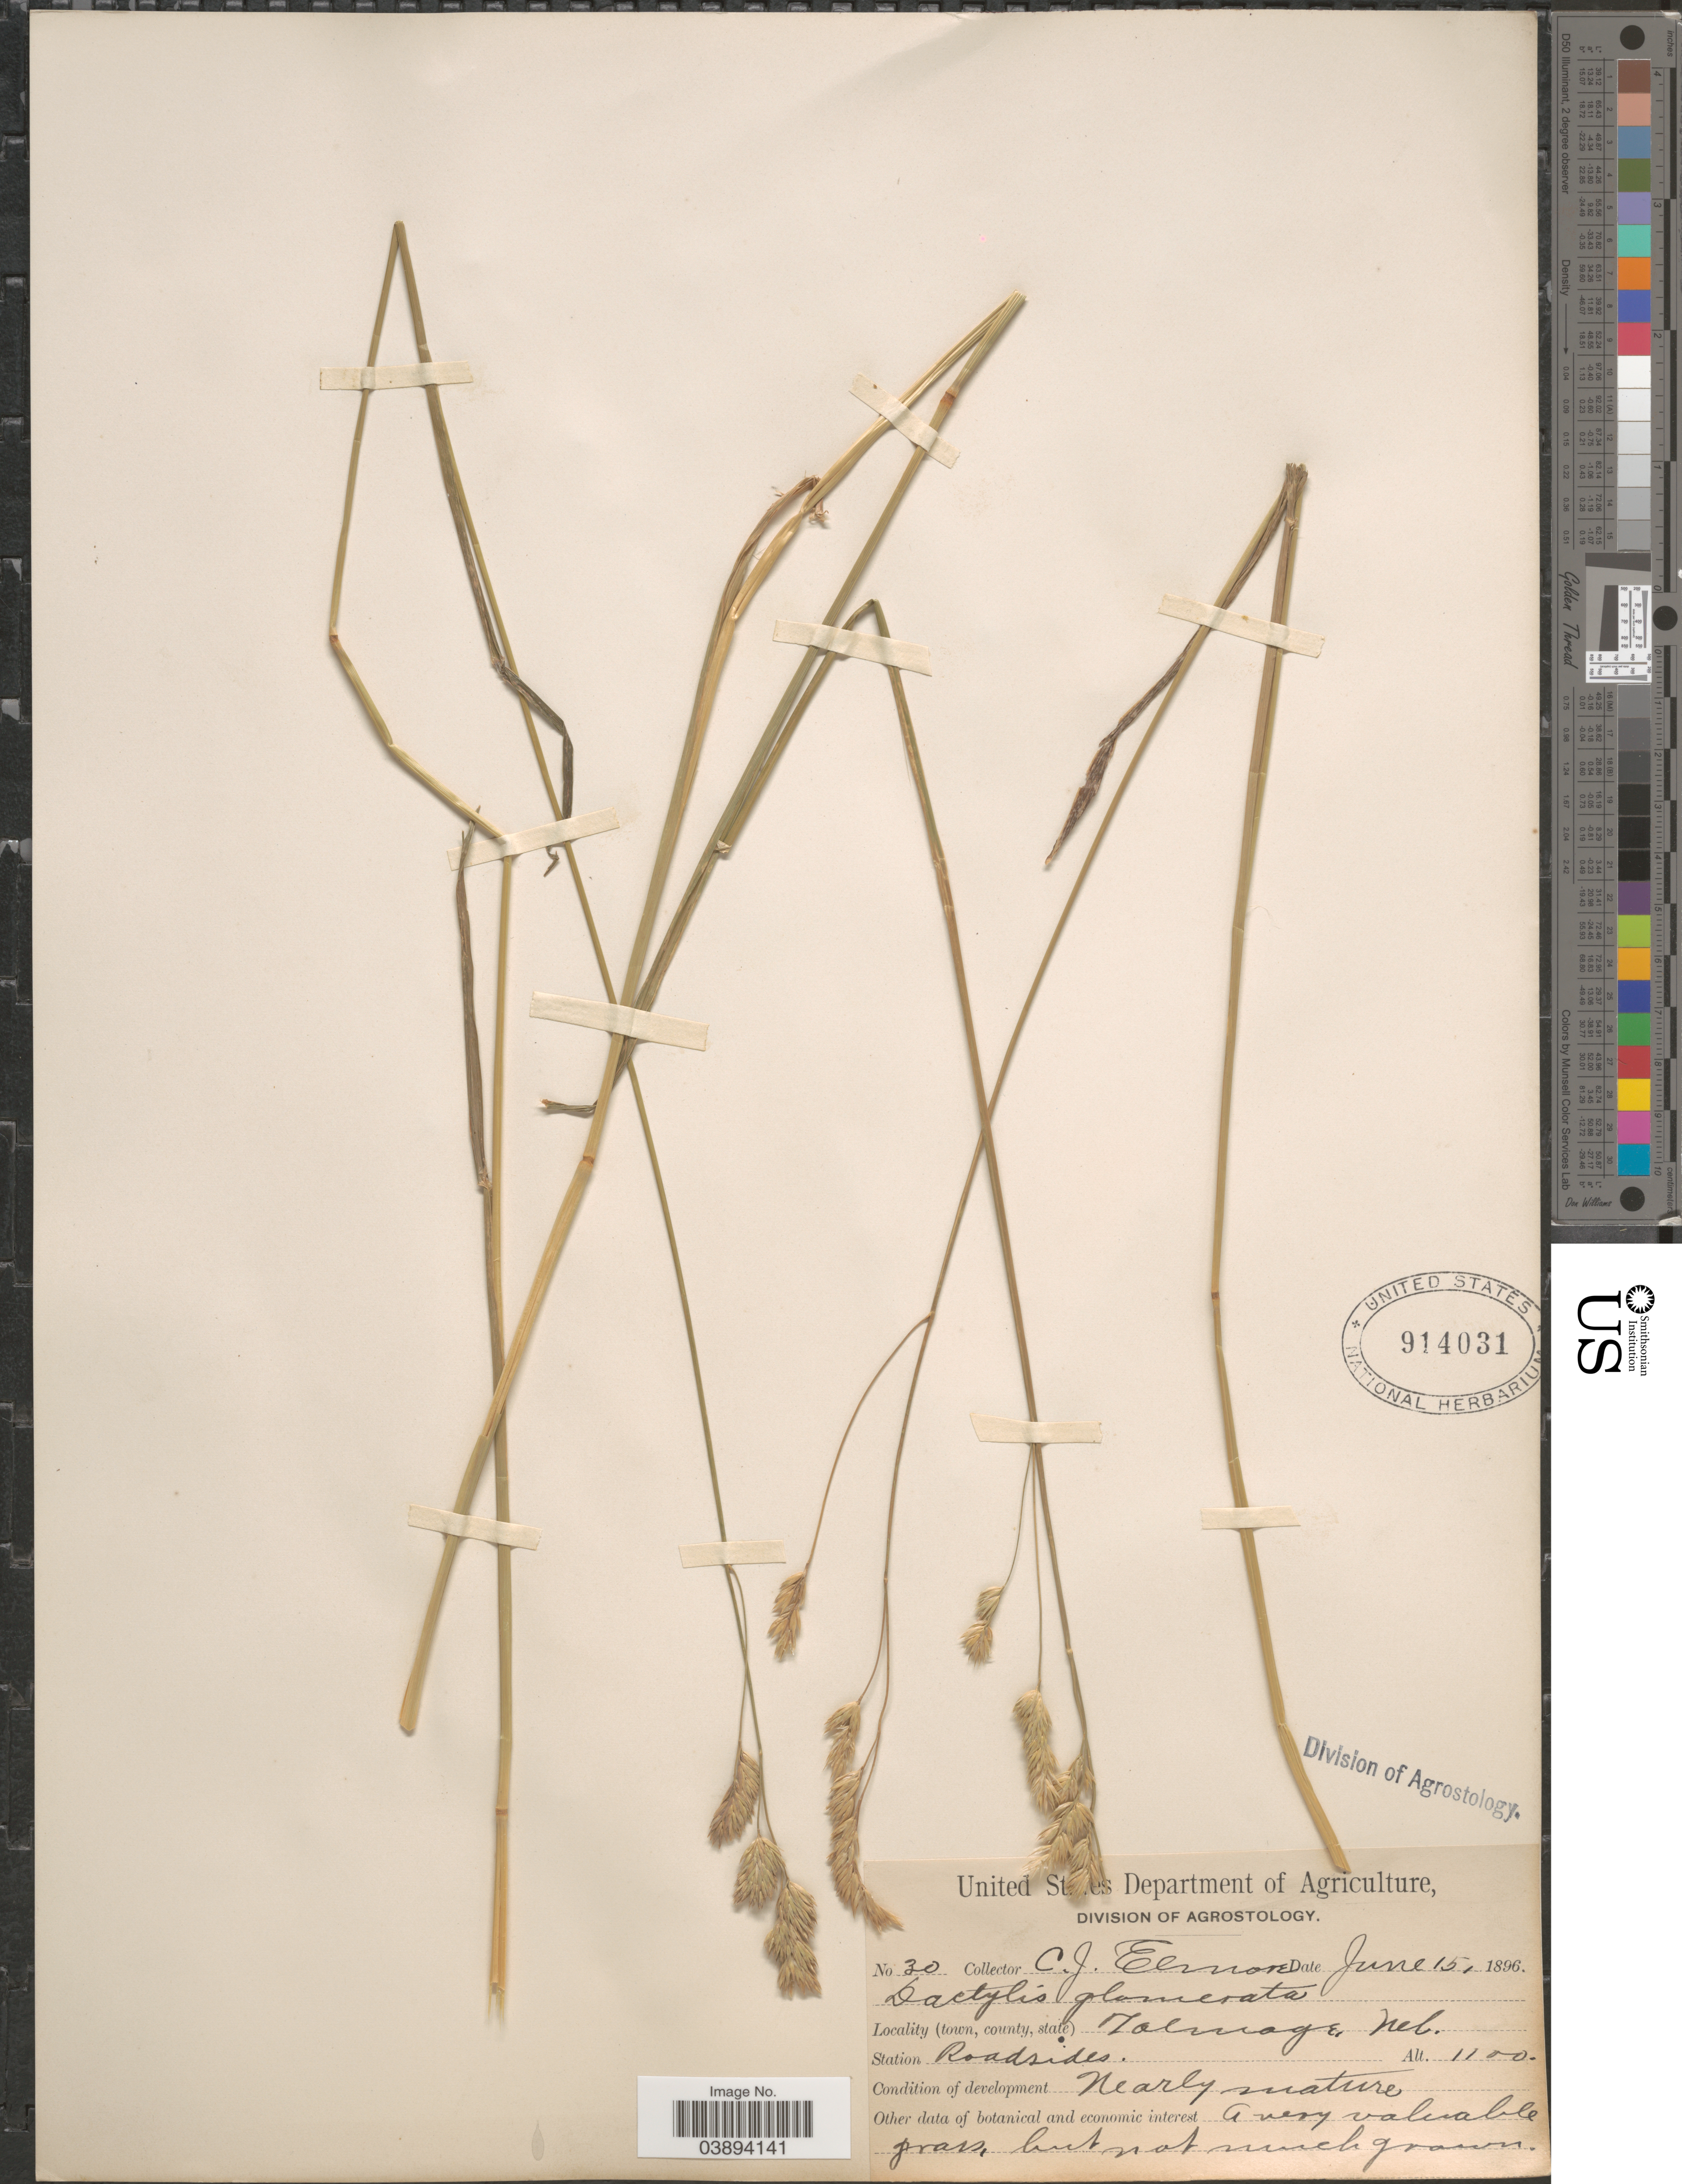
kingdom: Plantae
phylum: Tracheophyta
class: Liliopsida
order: Poales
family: Poaceae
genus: Dactylis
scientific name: Dactylis glomerata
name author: L.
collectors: C. Elmore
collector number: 30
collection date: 1896-06-15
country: United States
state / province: Nebraska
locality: Talmage.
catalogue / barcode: US 914031